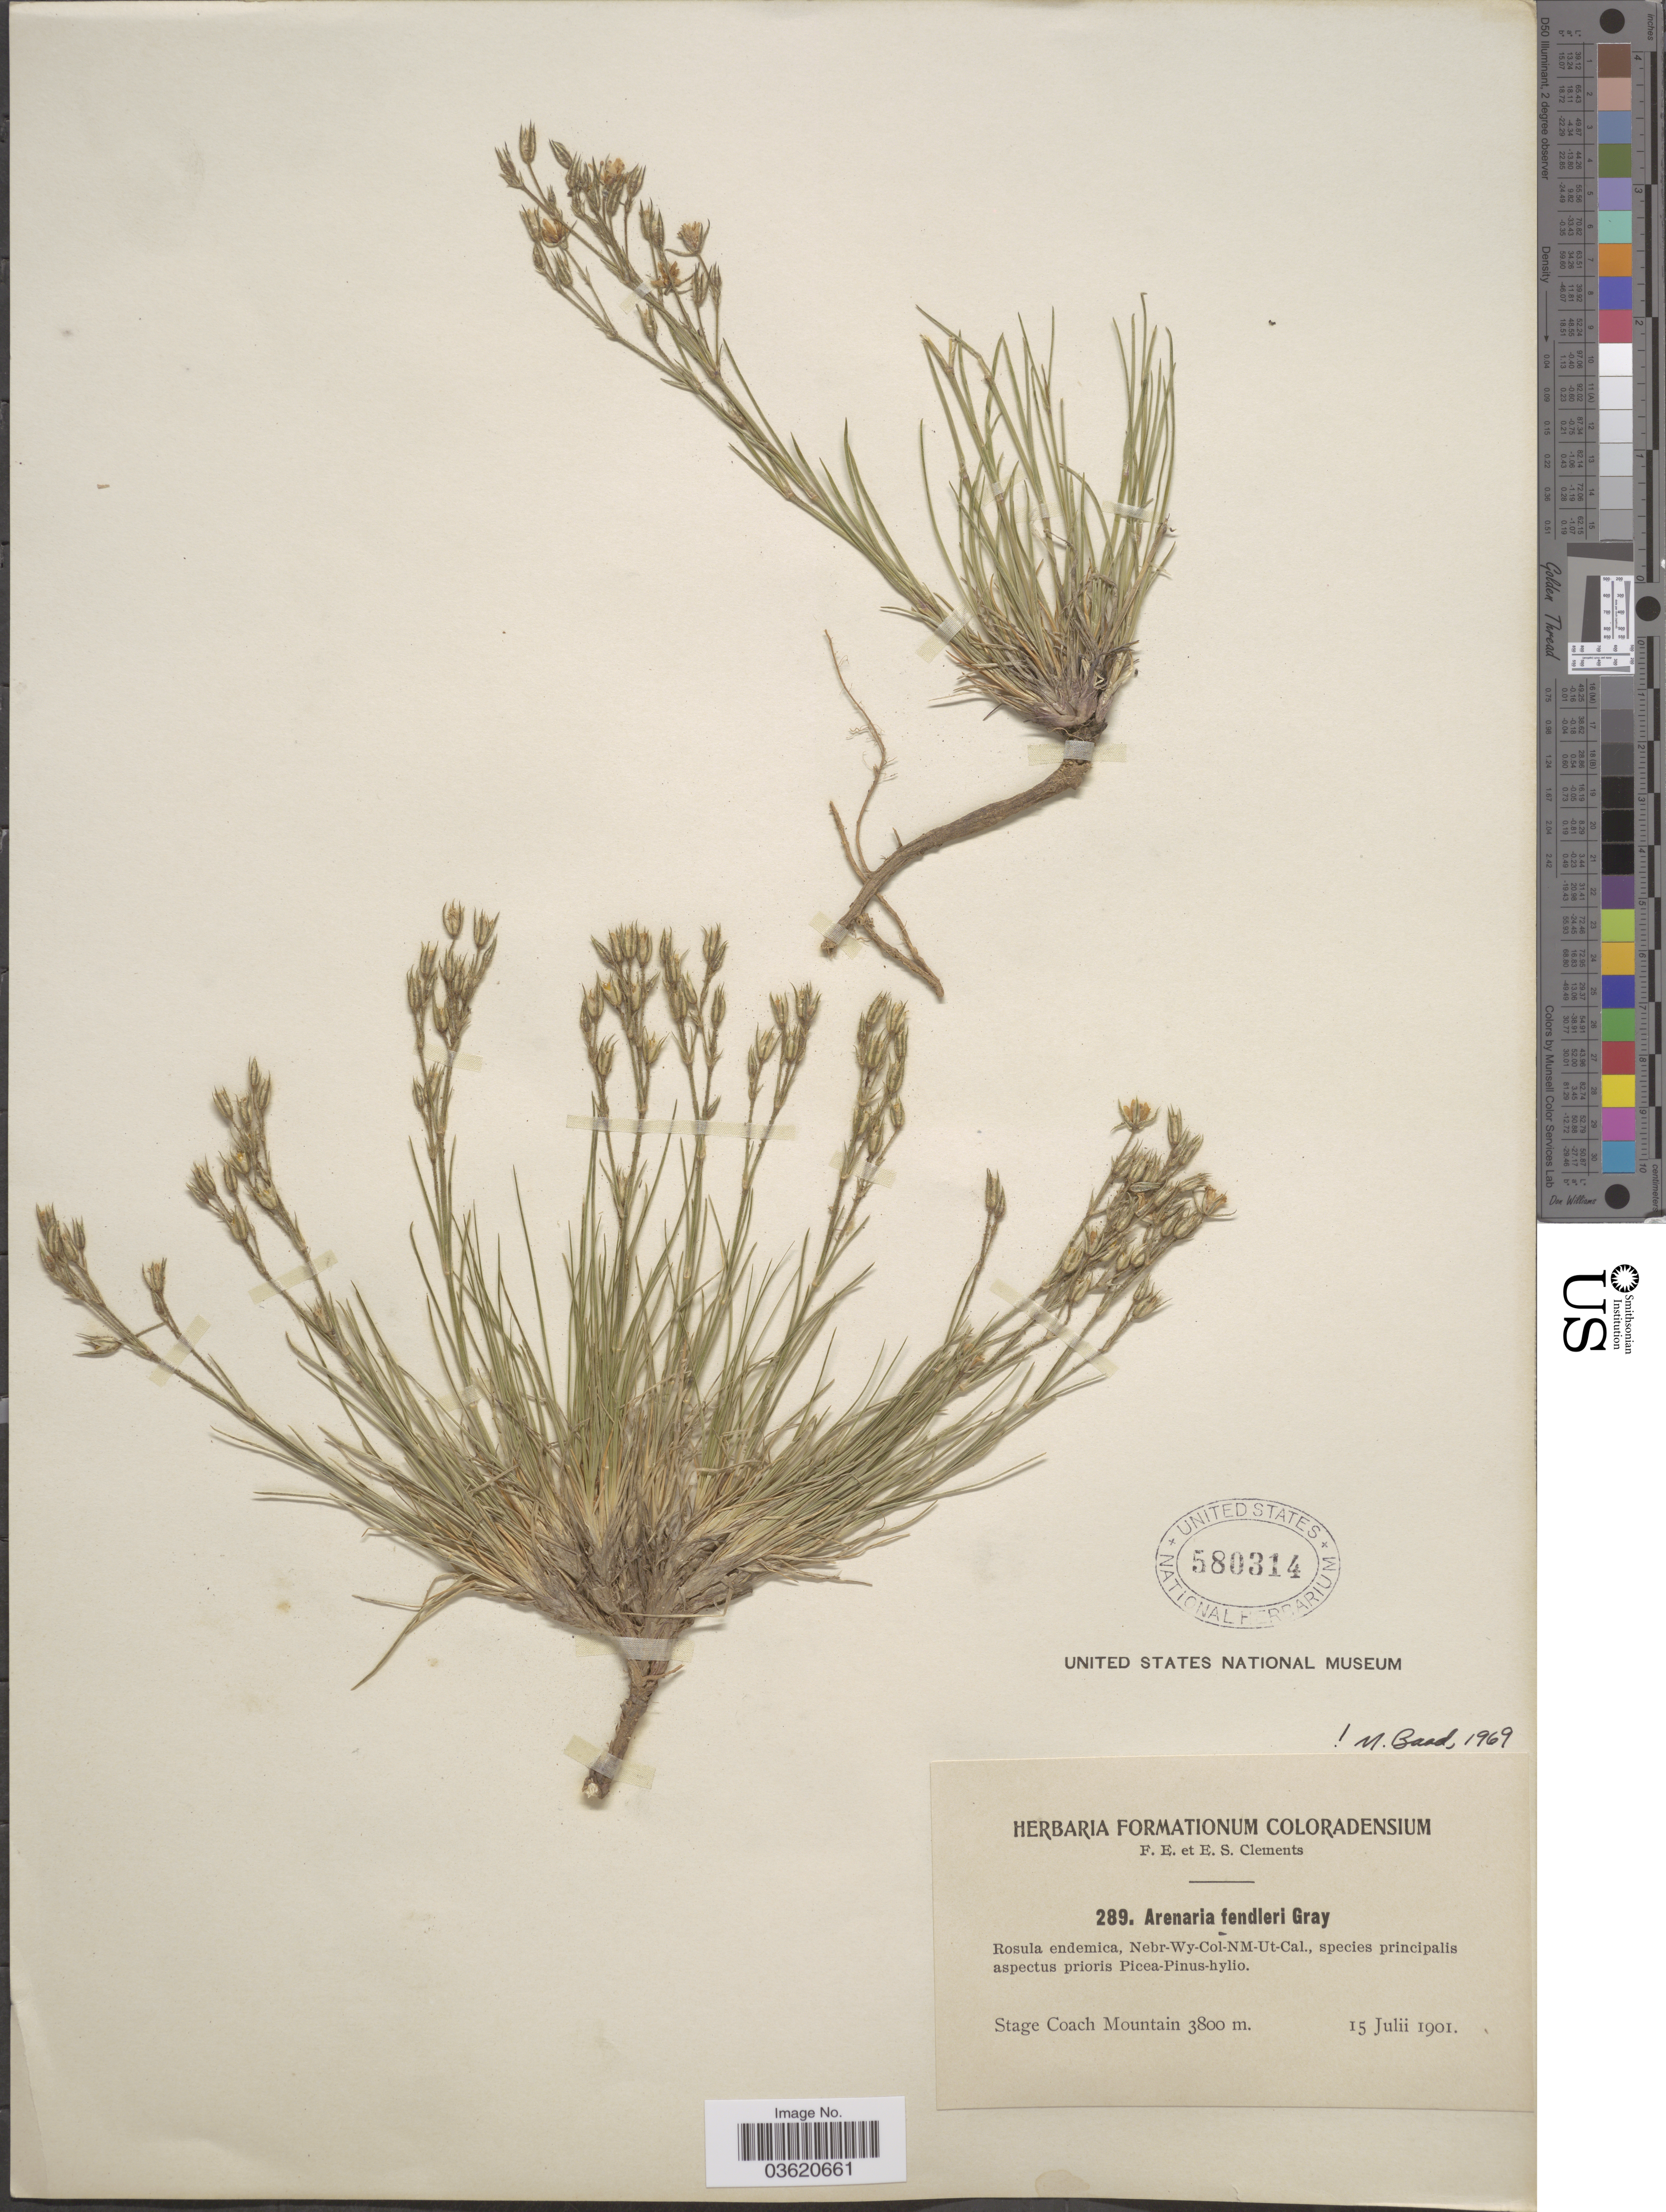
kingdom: Plantae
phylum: Tracheophyta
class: Magnoliopsida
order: Caryophyllales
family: Caryophyllaceae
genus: Eremogone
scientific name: Eremogone fendleri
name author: (A. Gray) Ikonn.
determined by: U.S. National Herbarium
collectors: F. E. Clements & E. S. Clements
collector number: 289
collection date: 1901-07-15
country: United States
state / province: Colorado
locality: Stage Coach Mountain.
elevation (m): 3800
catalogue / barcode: US 580314